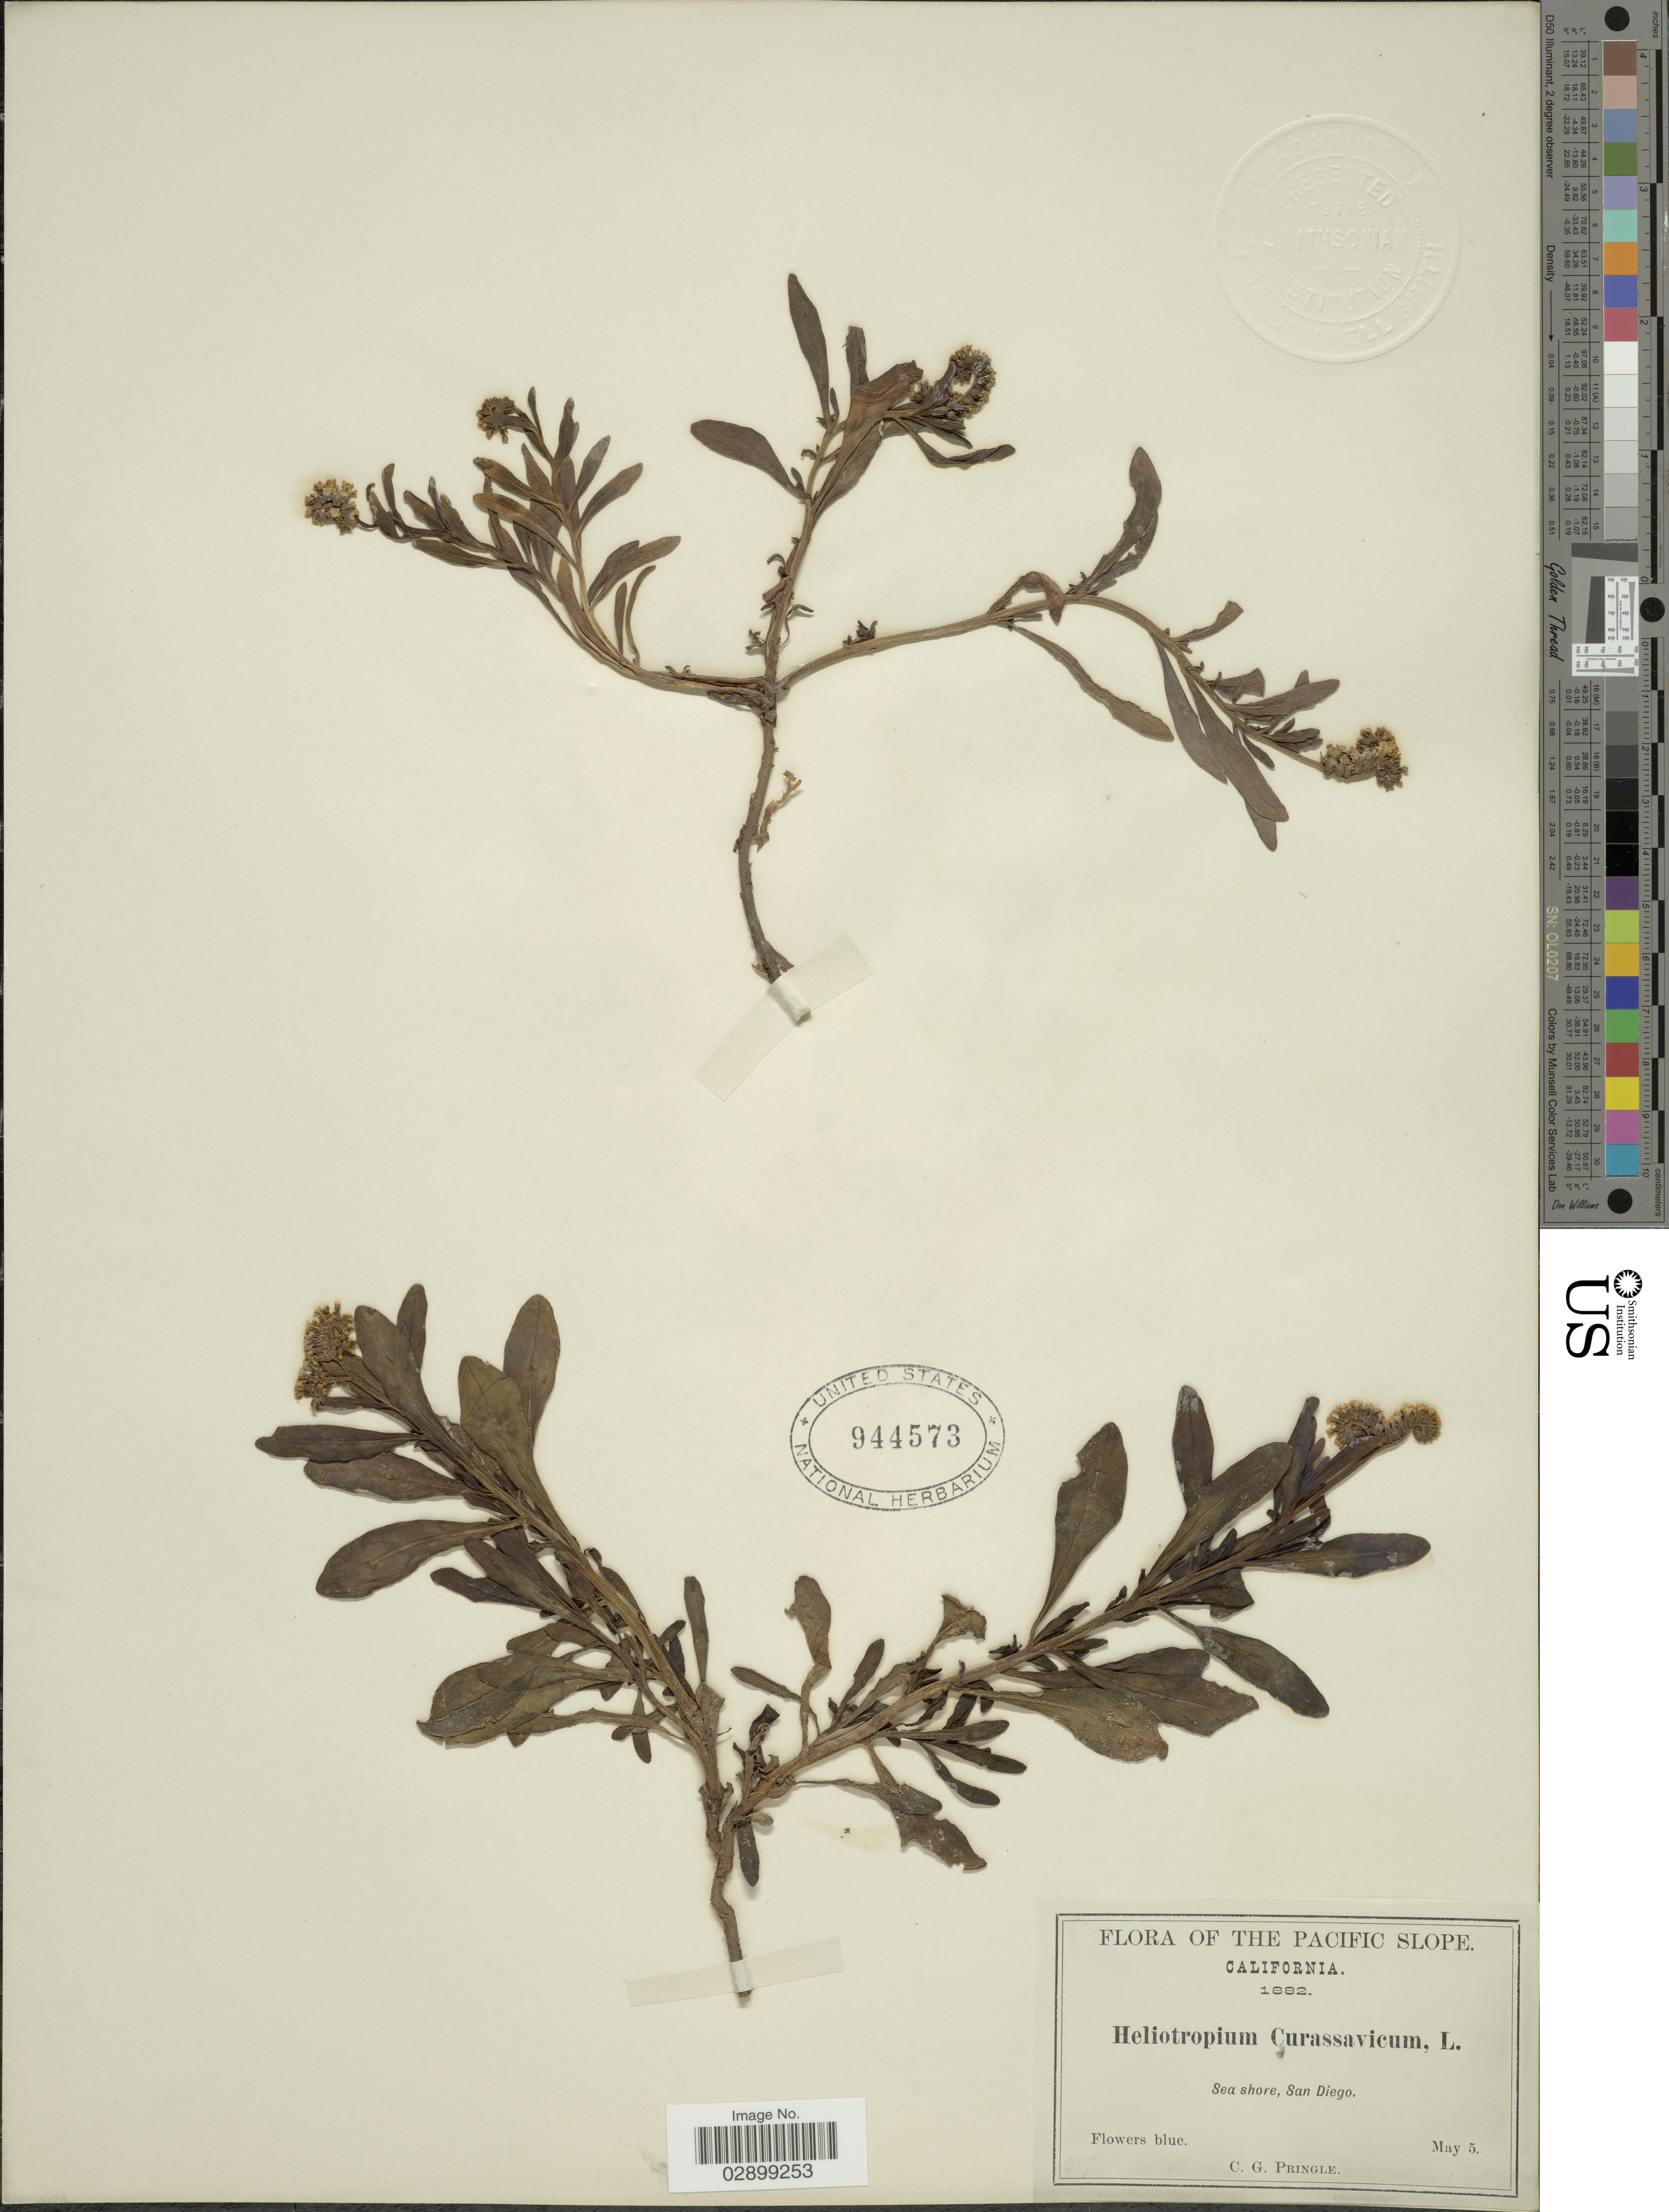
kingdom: Plantae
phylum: Tracheophyta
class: Magnoliopsida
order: Boraginales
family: Heliotropiaceae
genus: Heliotropium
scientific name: Heliotropium curassavicum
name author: L.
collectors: C. G. Pringle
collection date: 1882-05-05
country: United States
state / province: California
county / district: San Diego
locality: Pacific slope. Sea shore, San Diego.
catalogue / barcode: US 944573